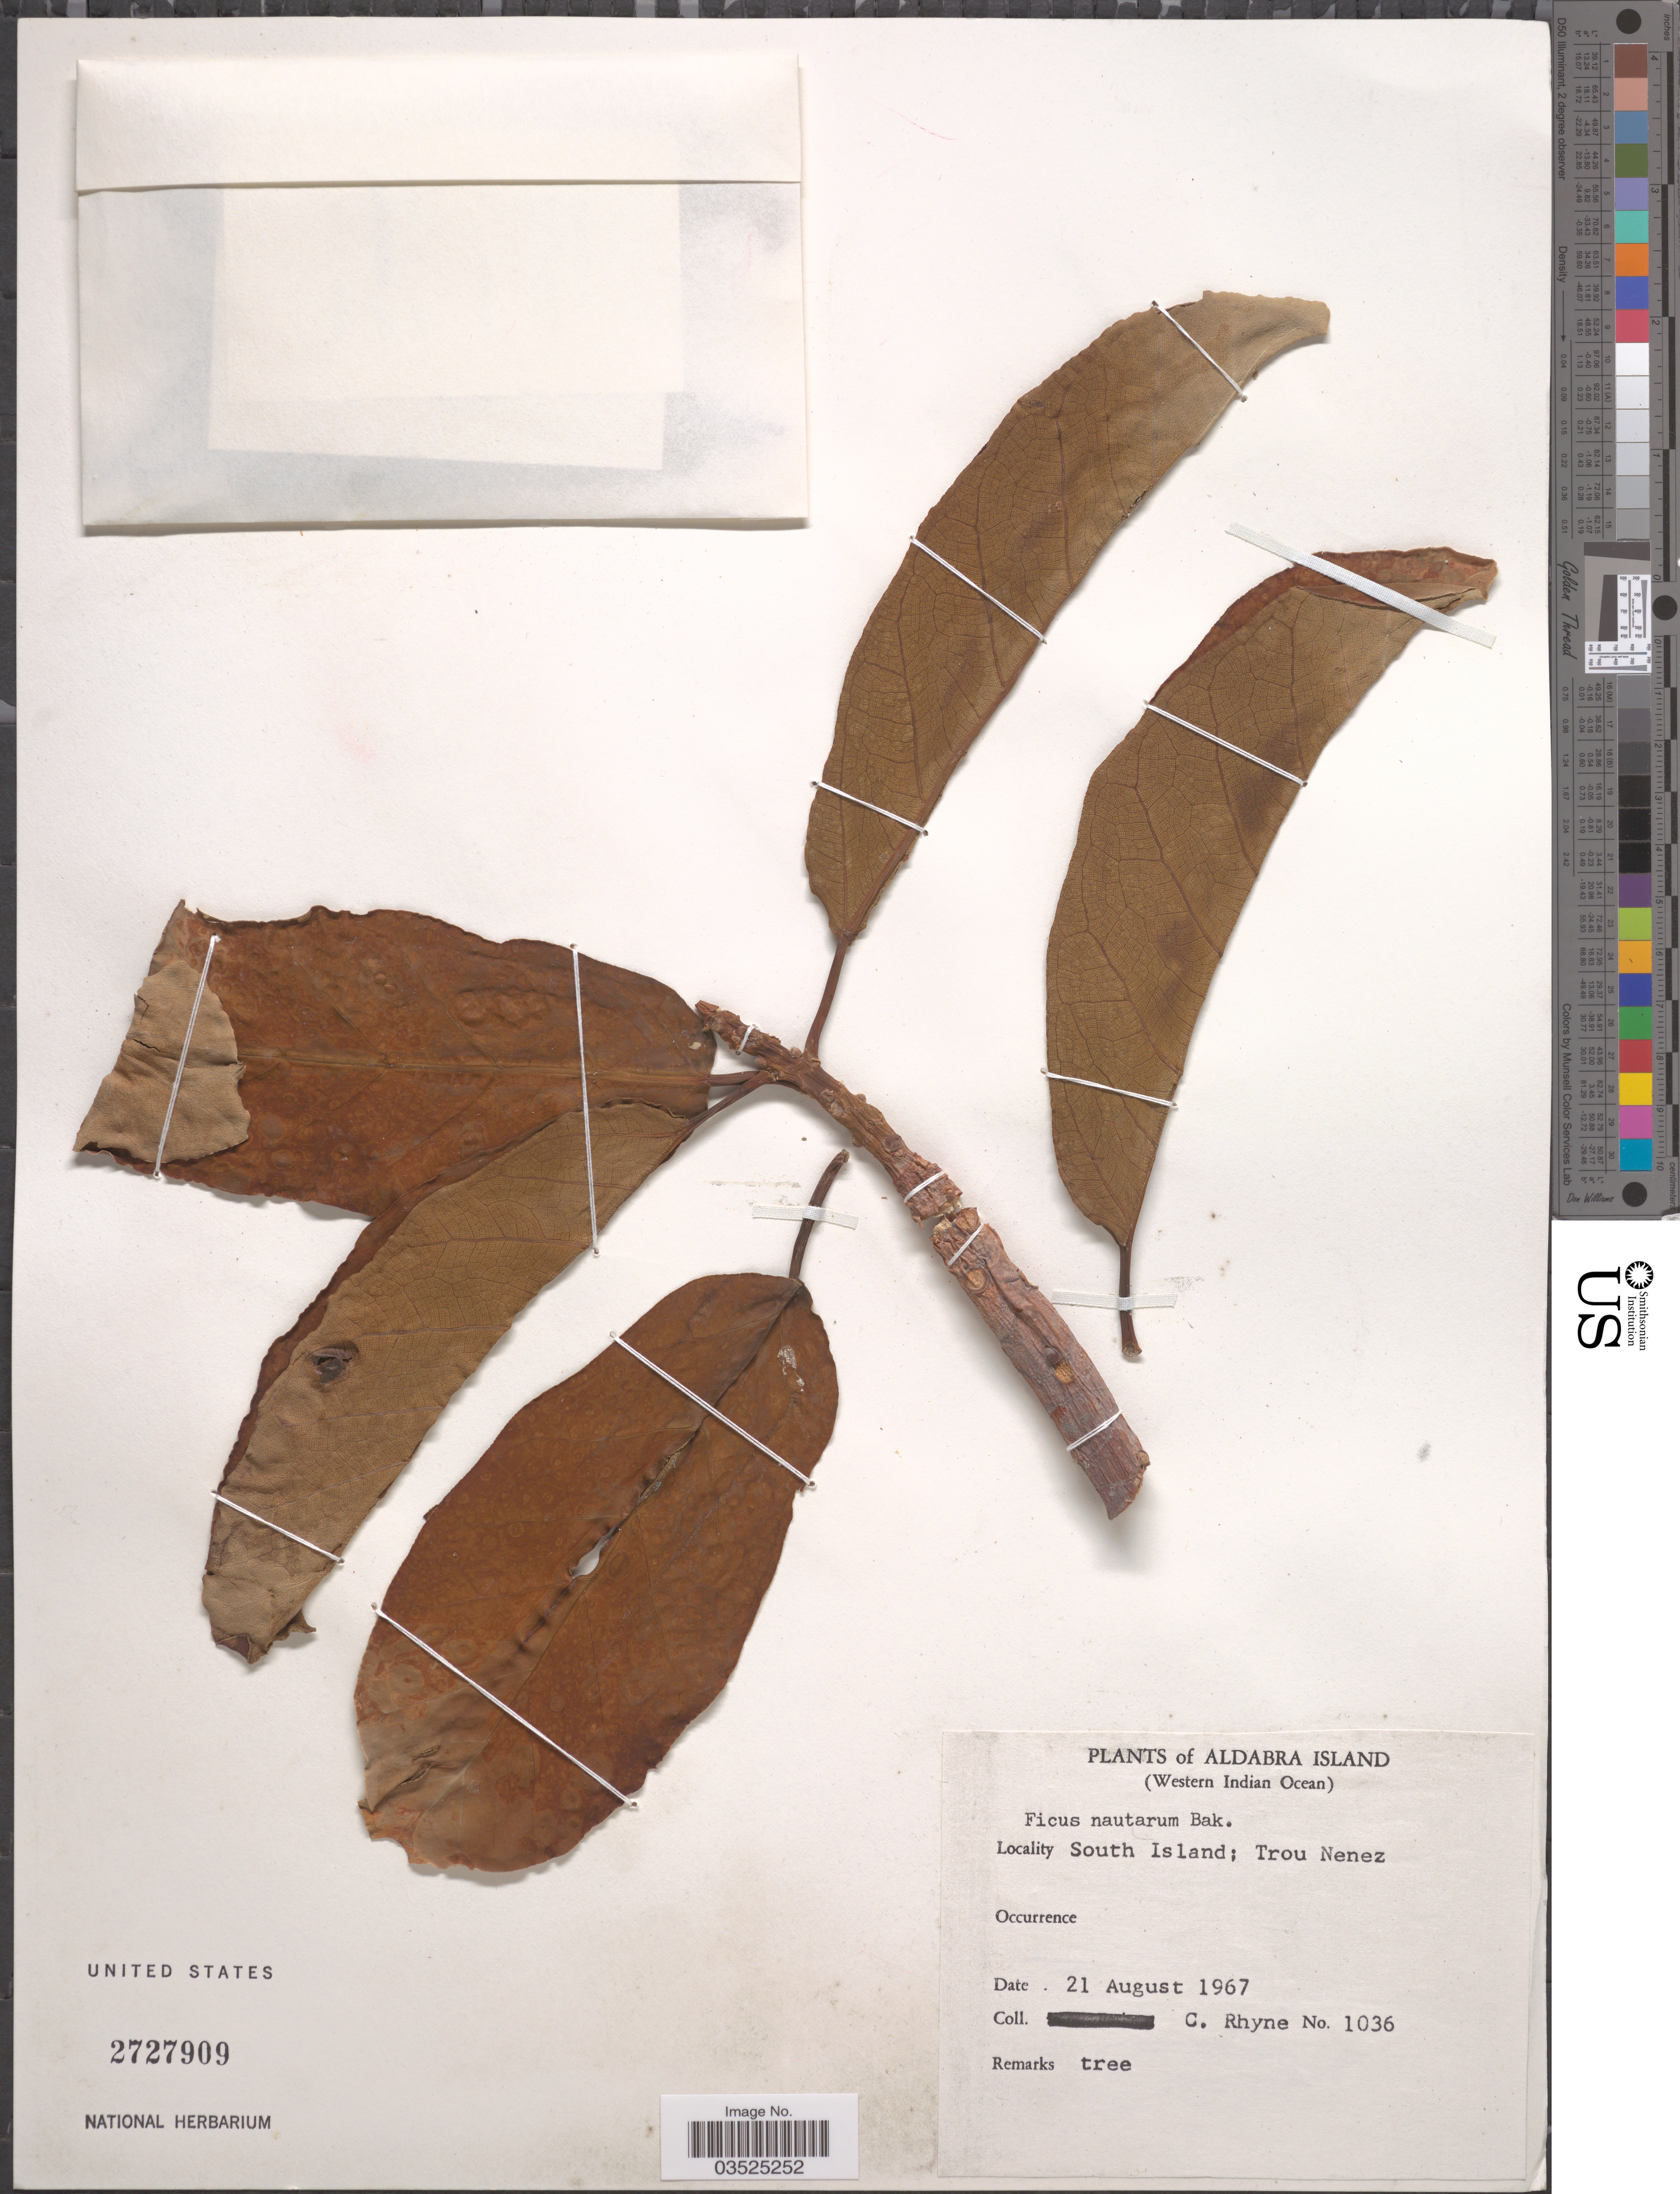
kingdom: Plantae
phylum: Tracheophyta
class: Magnoliopsida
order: Rosales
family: Moraceae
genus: Ficus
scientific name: Ficus nautarum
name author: Baker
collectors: C. Rhyne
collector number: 1036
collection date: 1967-08-21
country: Seychelles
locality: Aldabra Island (Western Indian Ocean). South Island; Trou Nenez.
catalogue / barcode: US 2727909